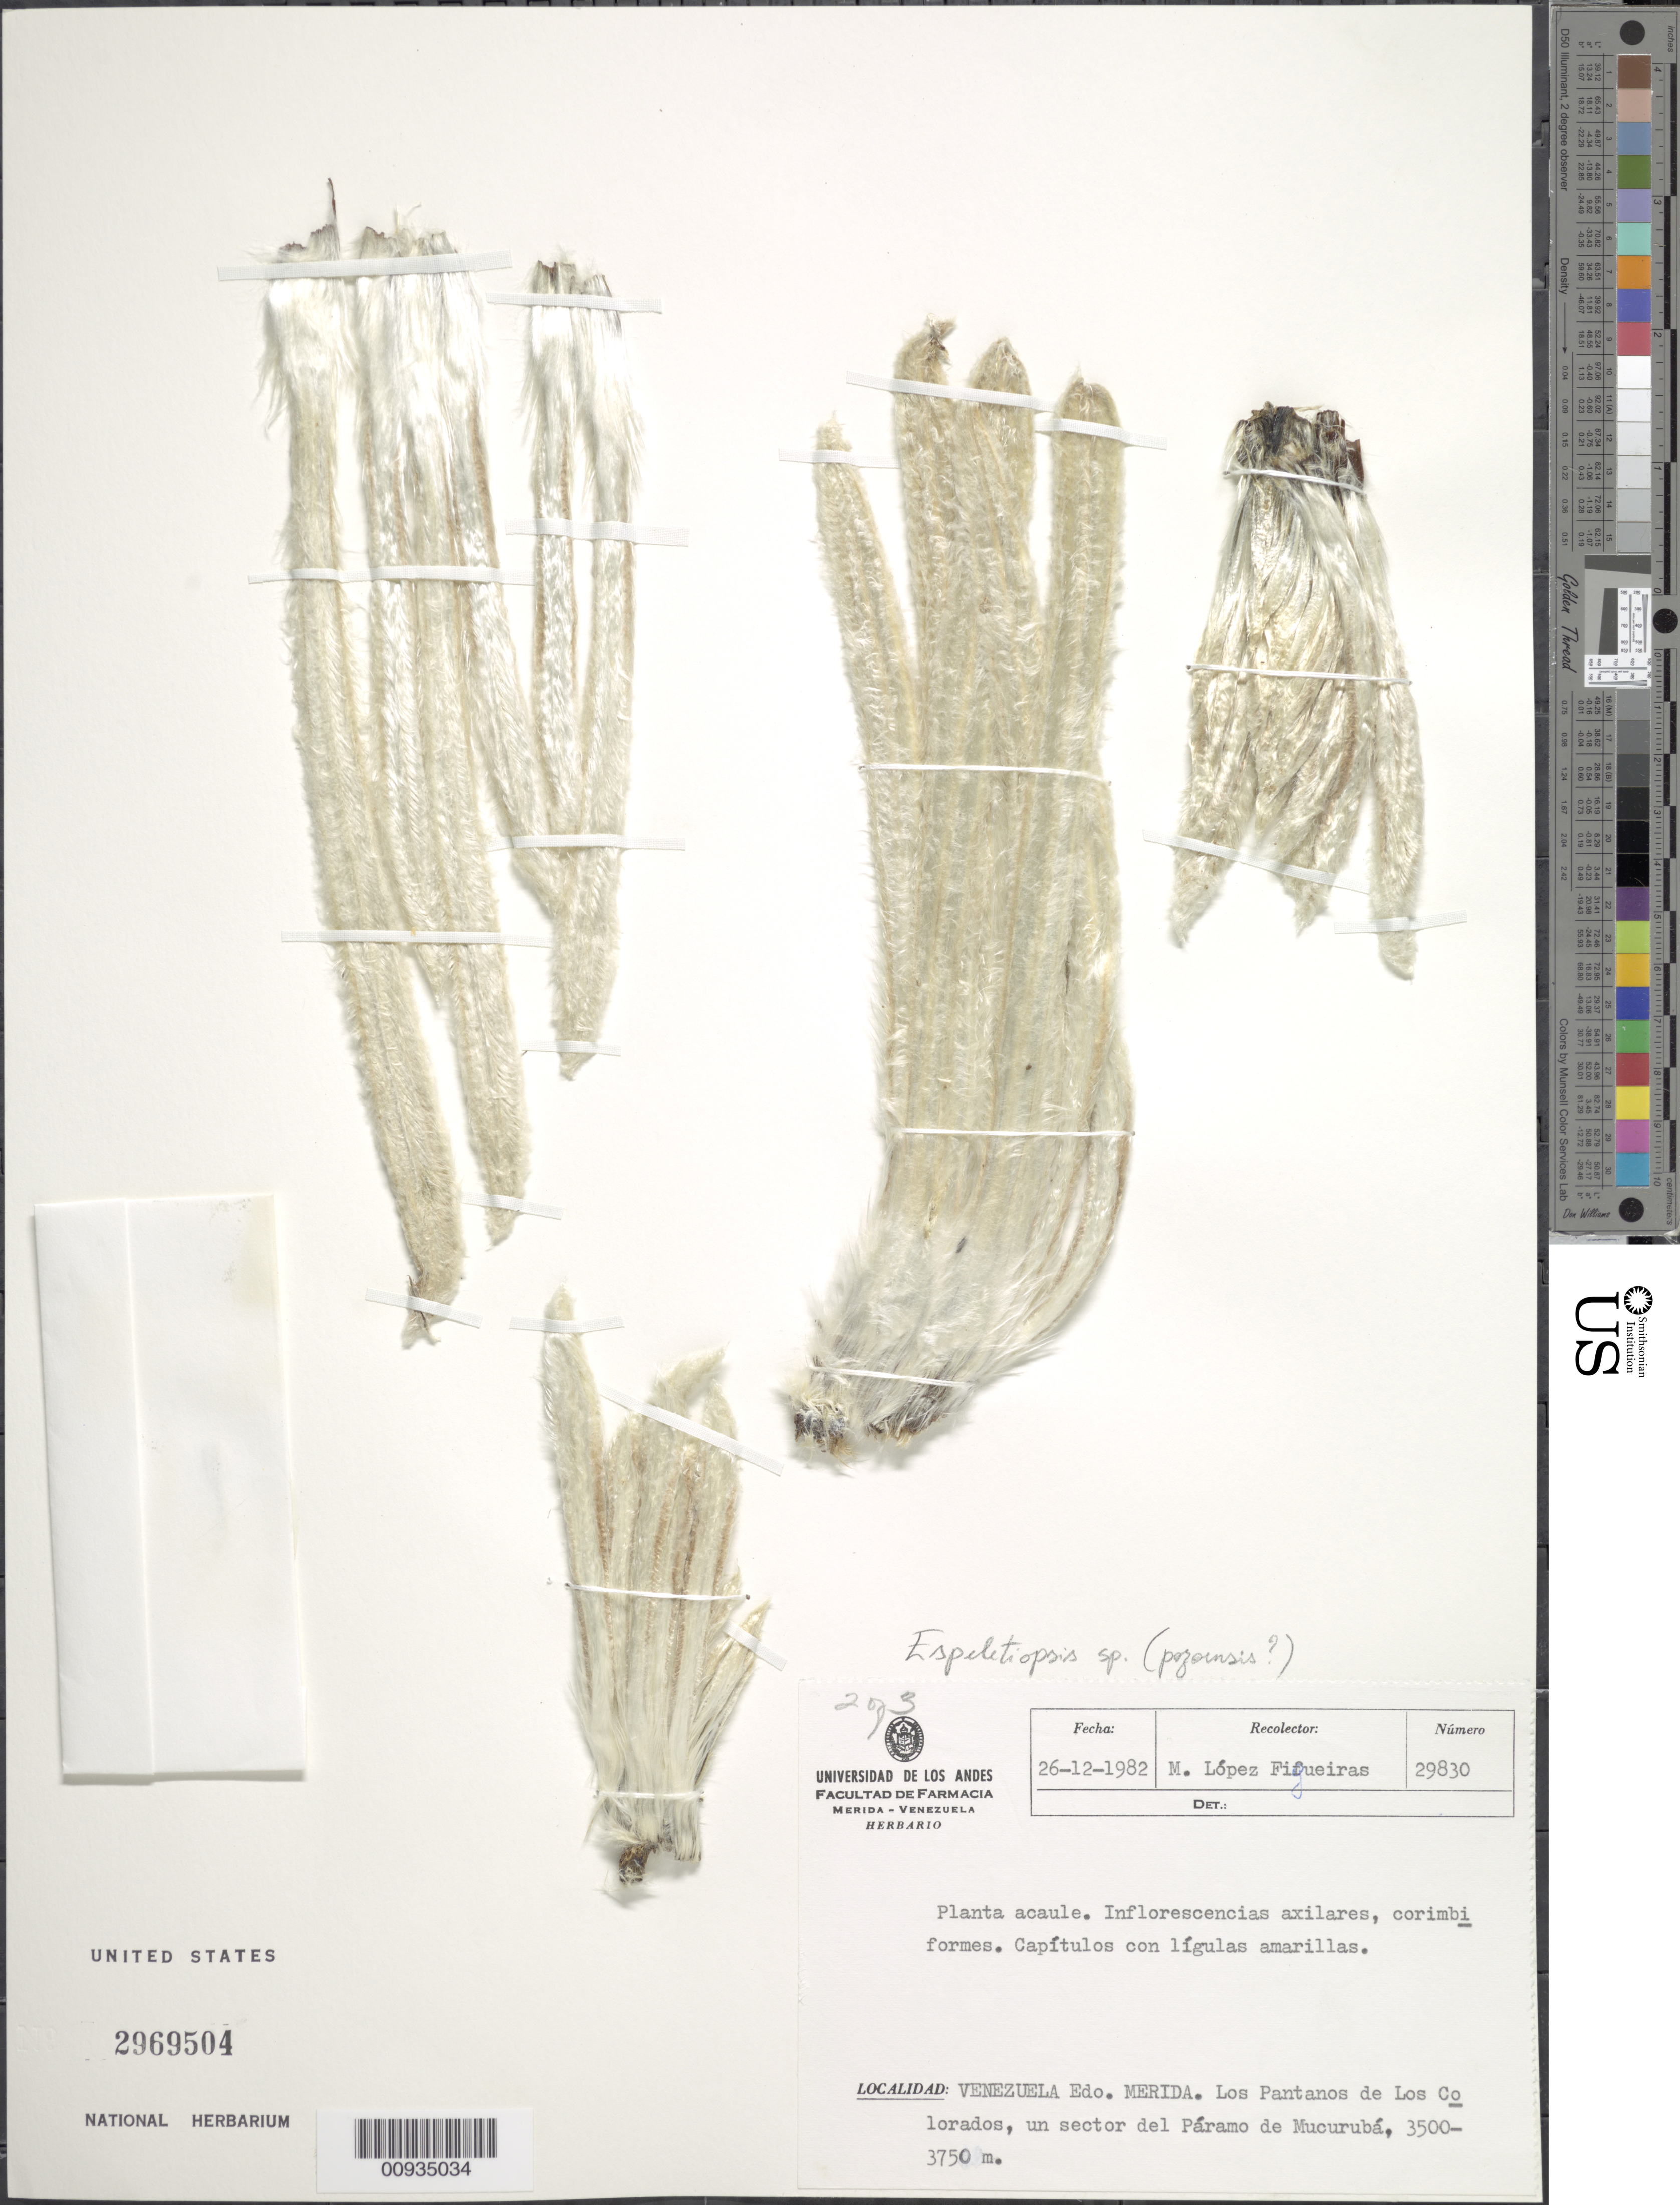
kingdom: Plantae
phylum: Tracheophyta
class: Magnoliopsida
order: Asterales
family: Asteraceae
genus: Espeletiopsis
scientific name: Espeletiopsis sp.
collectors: M. López Figueiras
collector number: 29830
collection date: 1982-12-26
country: Venezuela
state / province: Mérida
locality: Los Pantanos de Los Colorados, un sector del Paramo de Mucuruba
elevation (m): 3500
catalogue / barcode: US 2969504